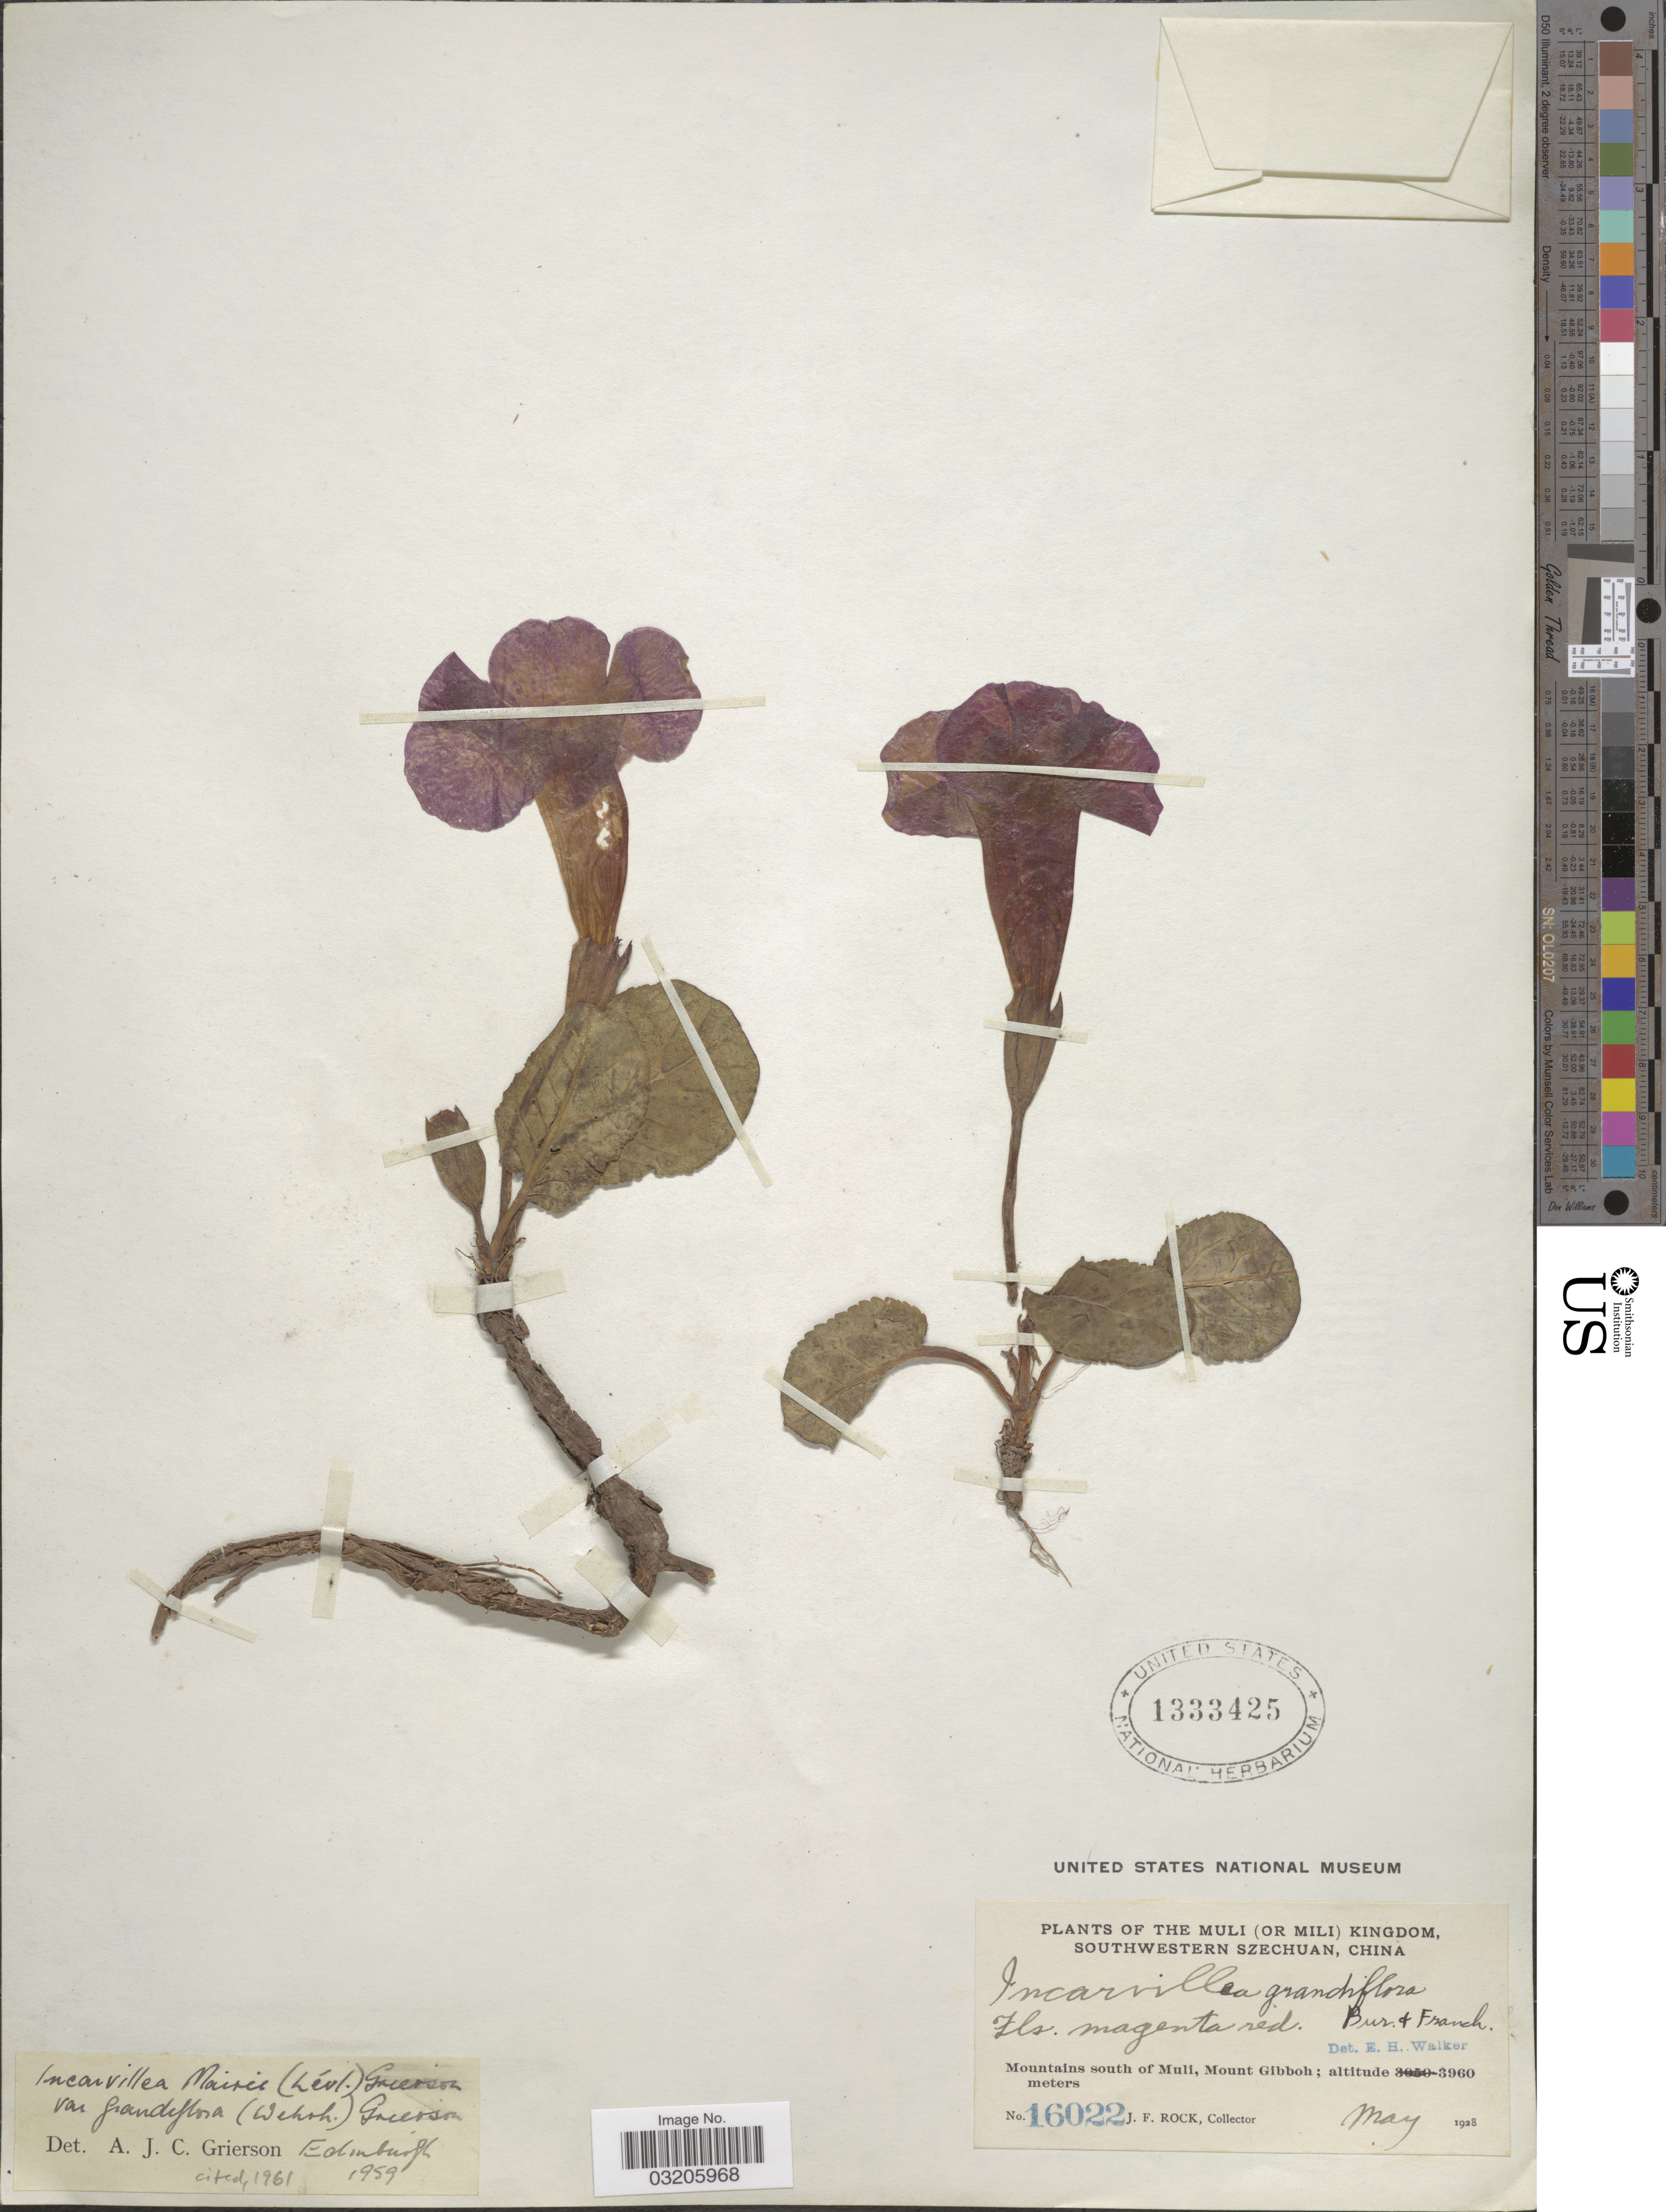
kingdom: Plantae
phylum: Tracheophyta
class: Magnoliopsida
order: Lamiales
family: Bignoniaceae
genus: Incarvillea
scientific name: Incarvillea mairei var. grandiflora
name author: (Wehrh.) Grierson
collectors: J. Rock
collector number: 16022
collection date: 1928-05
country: China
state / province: Sichuan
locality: The Muli (or Mili) Kingdom. Southwestern Szechuan. Mountains south of Muli, Mount Gibboh.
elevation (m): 3960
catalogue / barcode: US 1333425